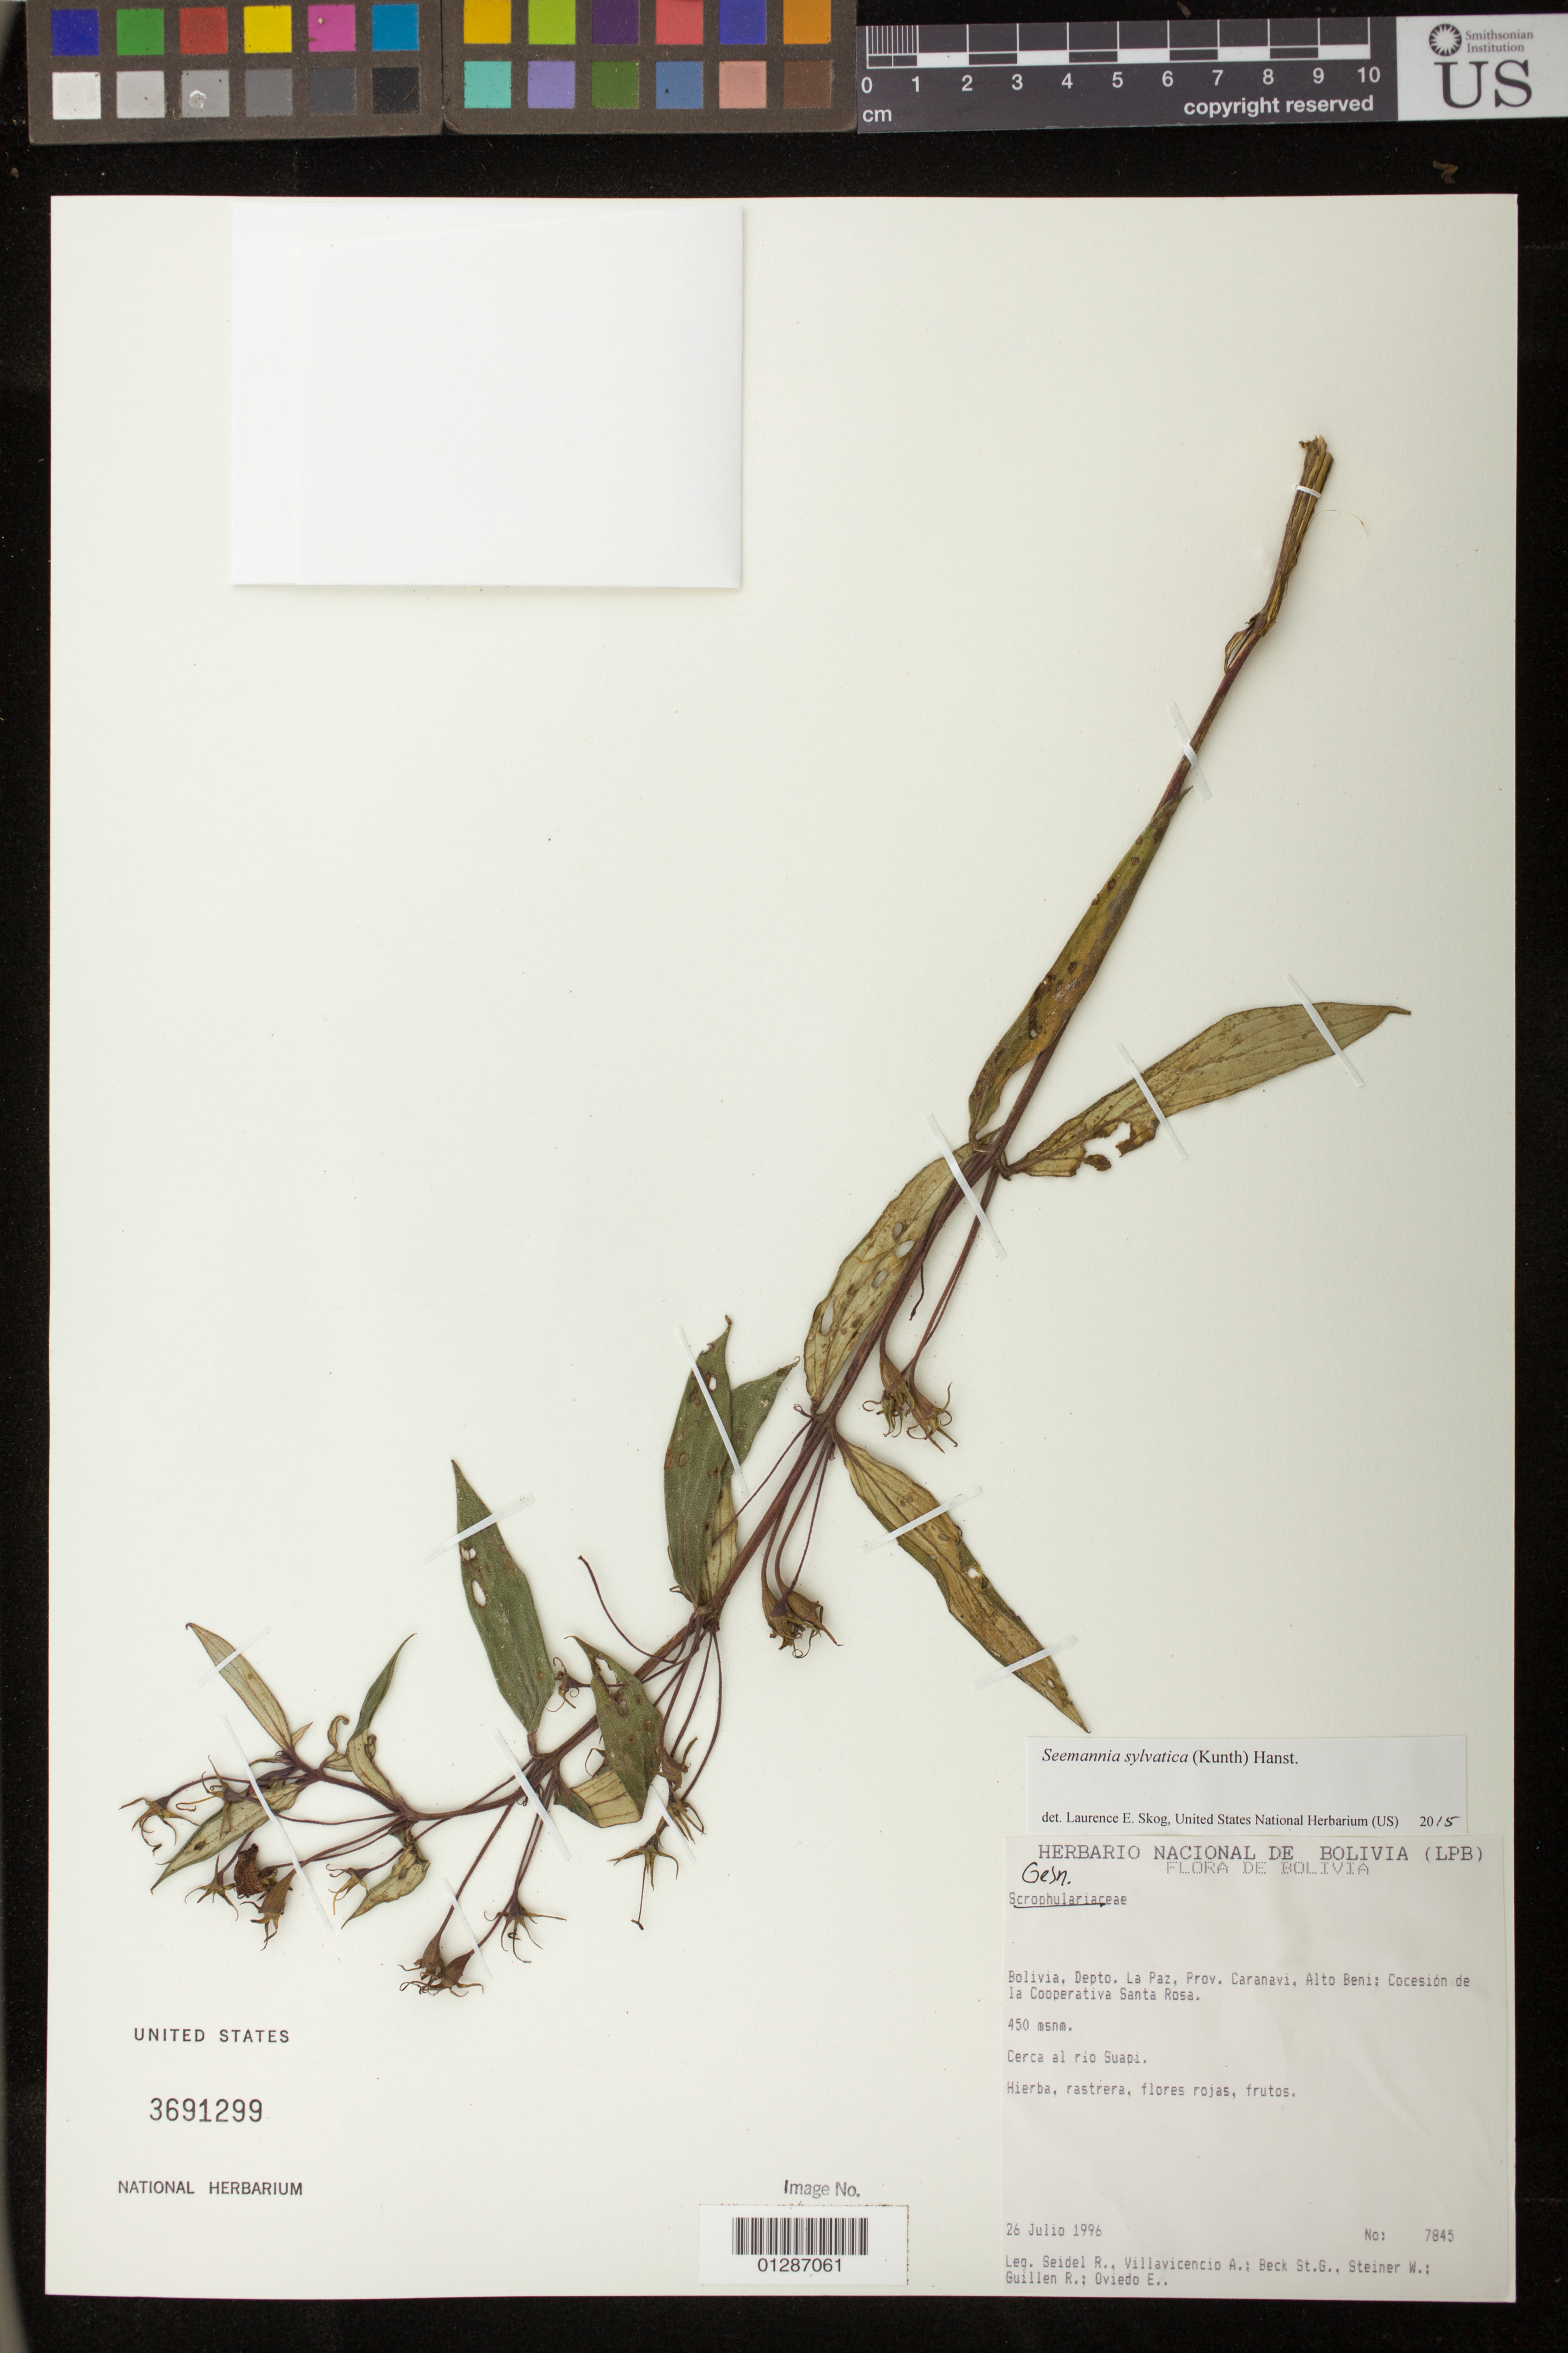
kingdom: Plantae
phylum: Tracheophyta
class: Magnoliopsida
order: Lamiales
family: Gesneriaceae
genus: Seemannia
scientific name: Seemannia sylvatica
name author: (Kunth) Hanst.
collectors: R. Seidel, A. Villavicencio, S. G. Beck, W. Steiner, R. Guillen & E. Oviedo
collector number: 7845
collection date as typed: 26 Jul 1996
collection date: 1996-07-26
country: Bolivia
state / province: La Páz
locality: Prov. Caranavi, Alto Beni; Cocesion de la Cooperativa Santa Rosa.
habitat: Herb.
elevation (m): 450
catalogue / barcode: US 3691299